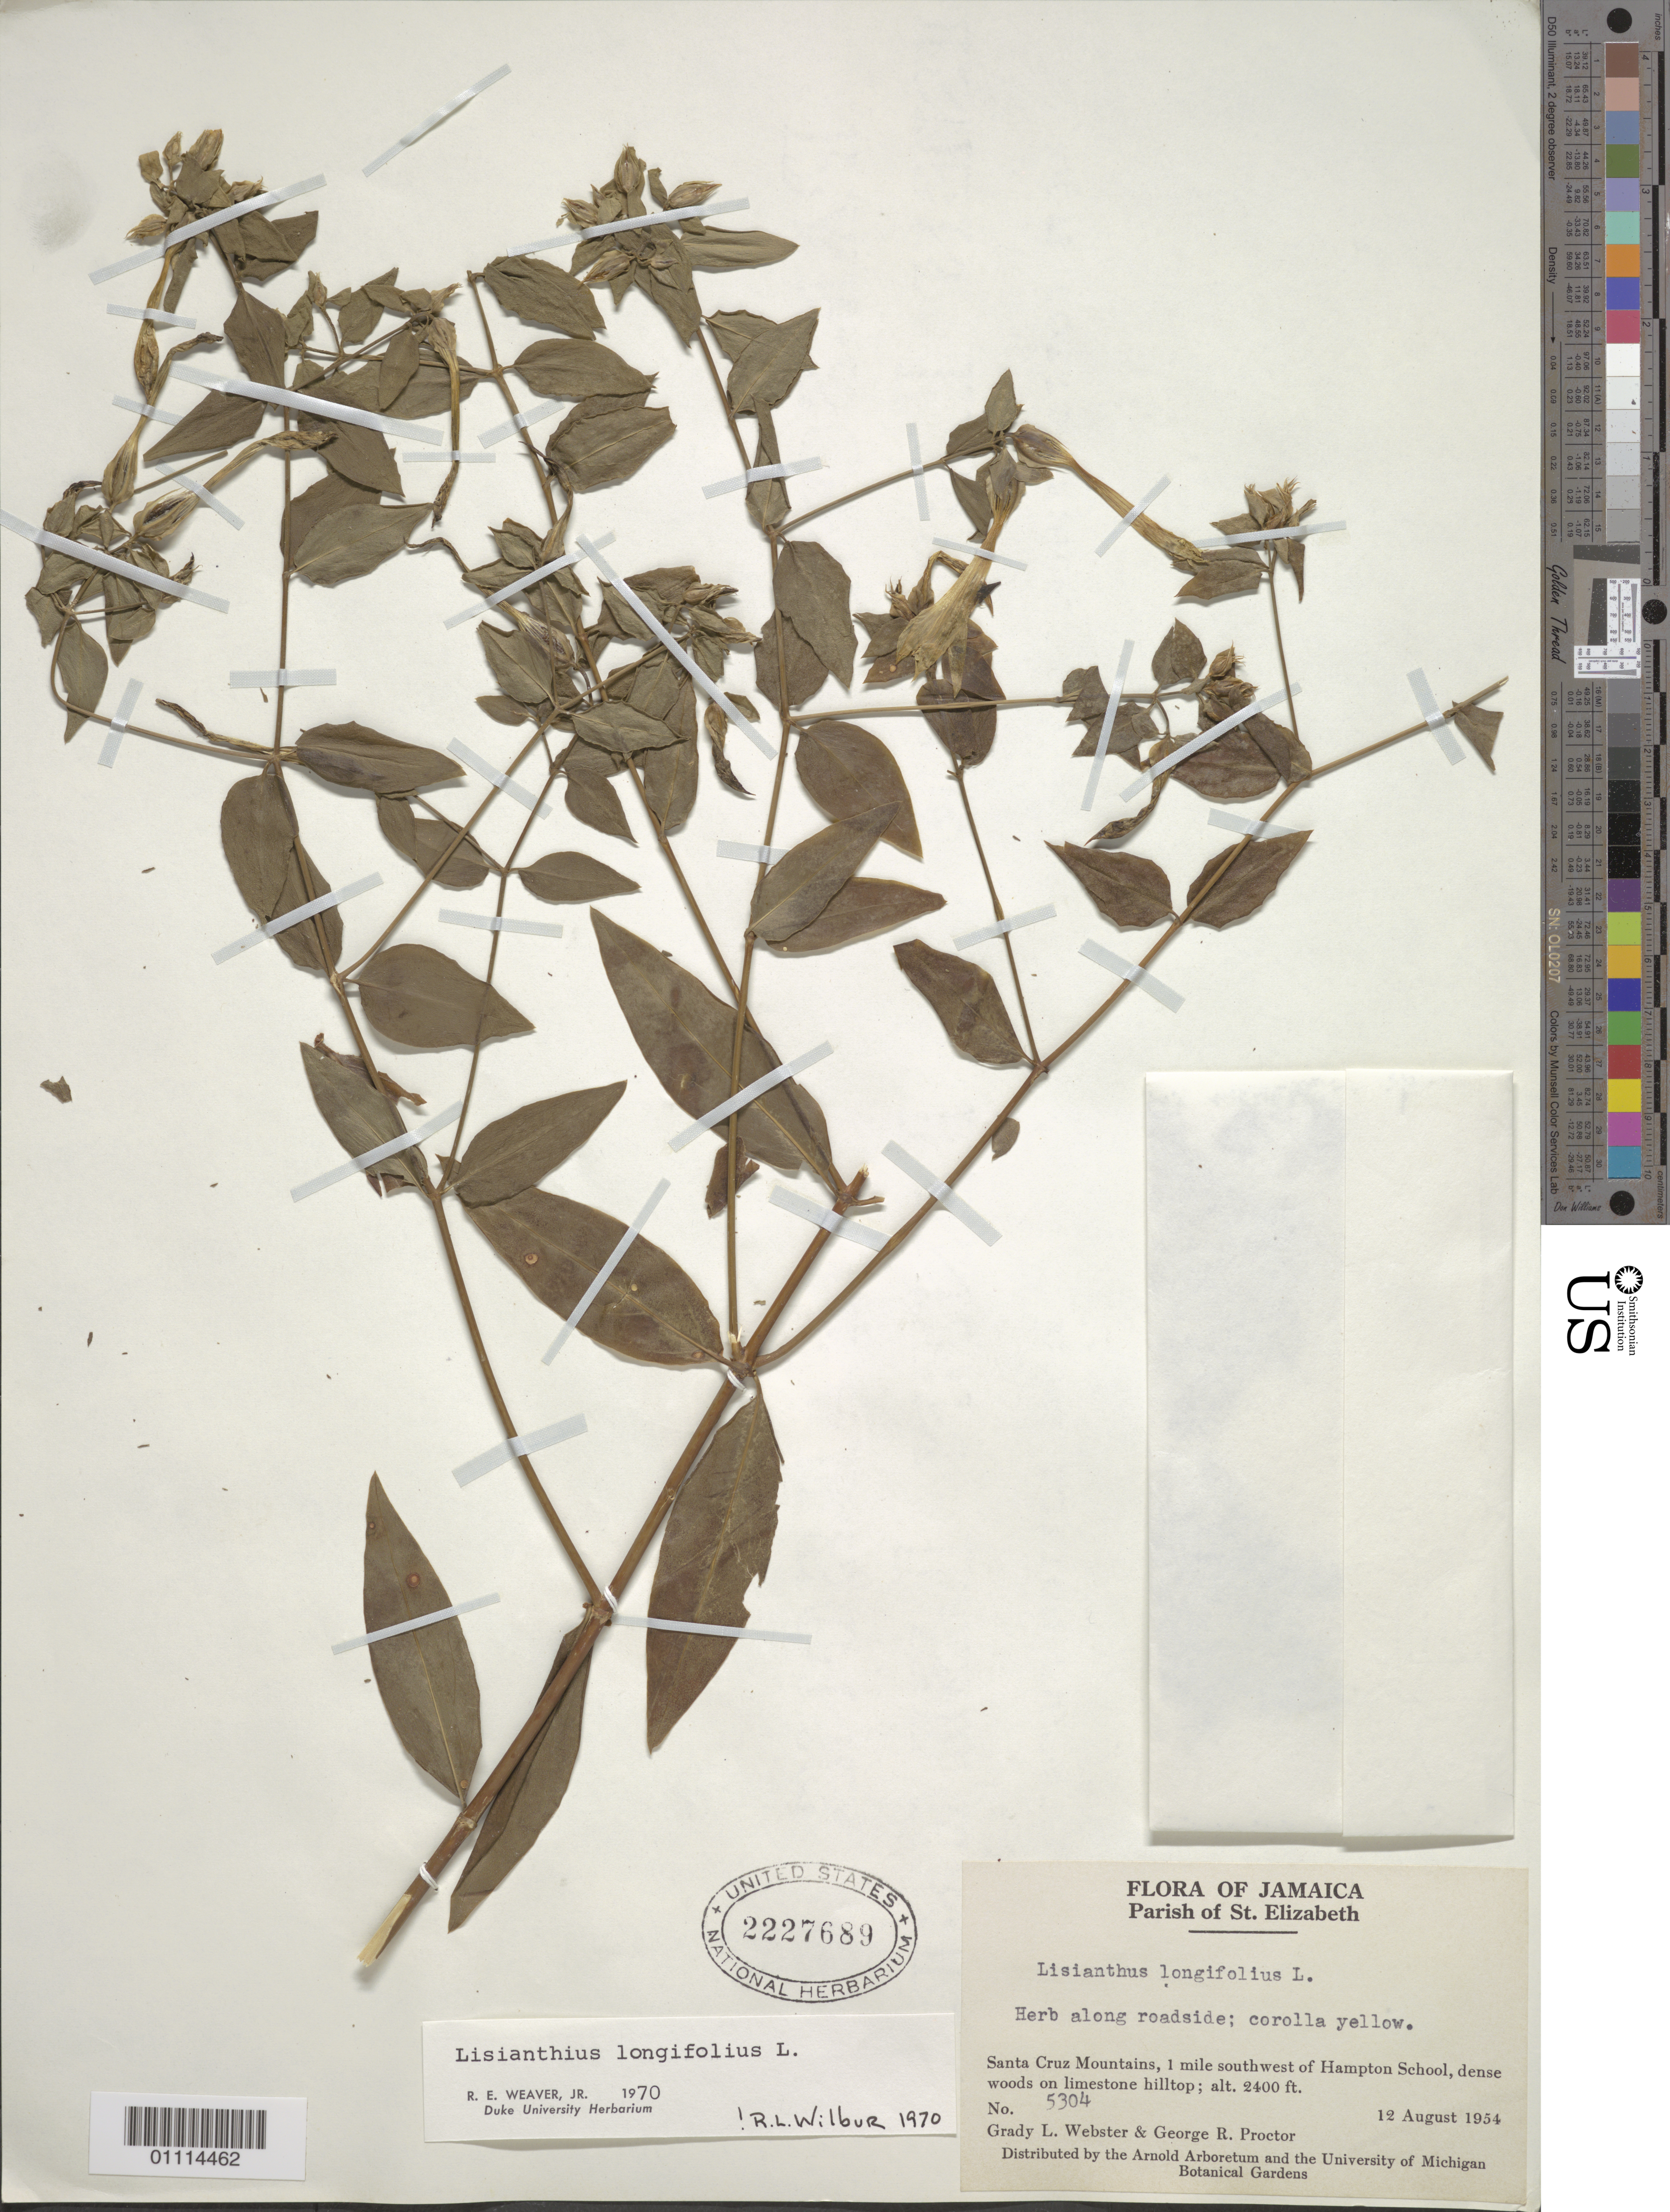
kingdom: Plantae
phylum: Tracheophyta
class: Magnoliopsida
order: Gentianales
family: Gentianaceae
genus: Lisianthius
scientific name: Lisianthius longifolius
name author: L.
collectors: G. L. Webster & G. R. Proctor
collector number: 5304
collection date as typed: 12 Aug 1954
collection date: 1954-08-12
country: Jamaica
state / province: Saint Elizabeth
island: Jamaica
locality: Santa Cruz Mountains, 1 mile SW of Hampton School, dense woods on limestone hilltop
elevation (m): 732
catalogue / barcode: US 2227689